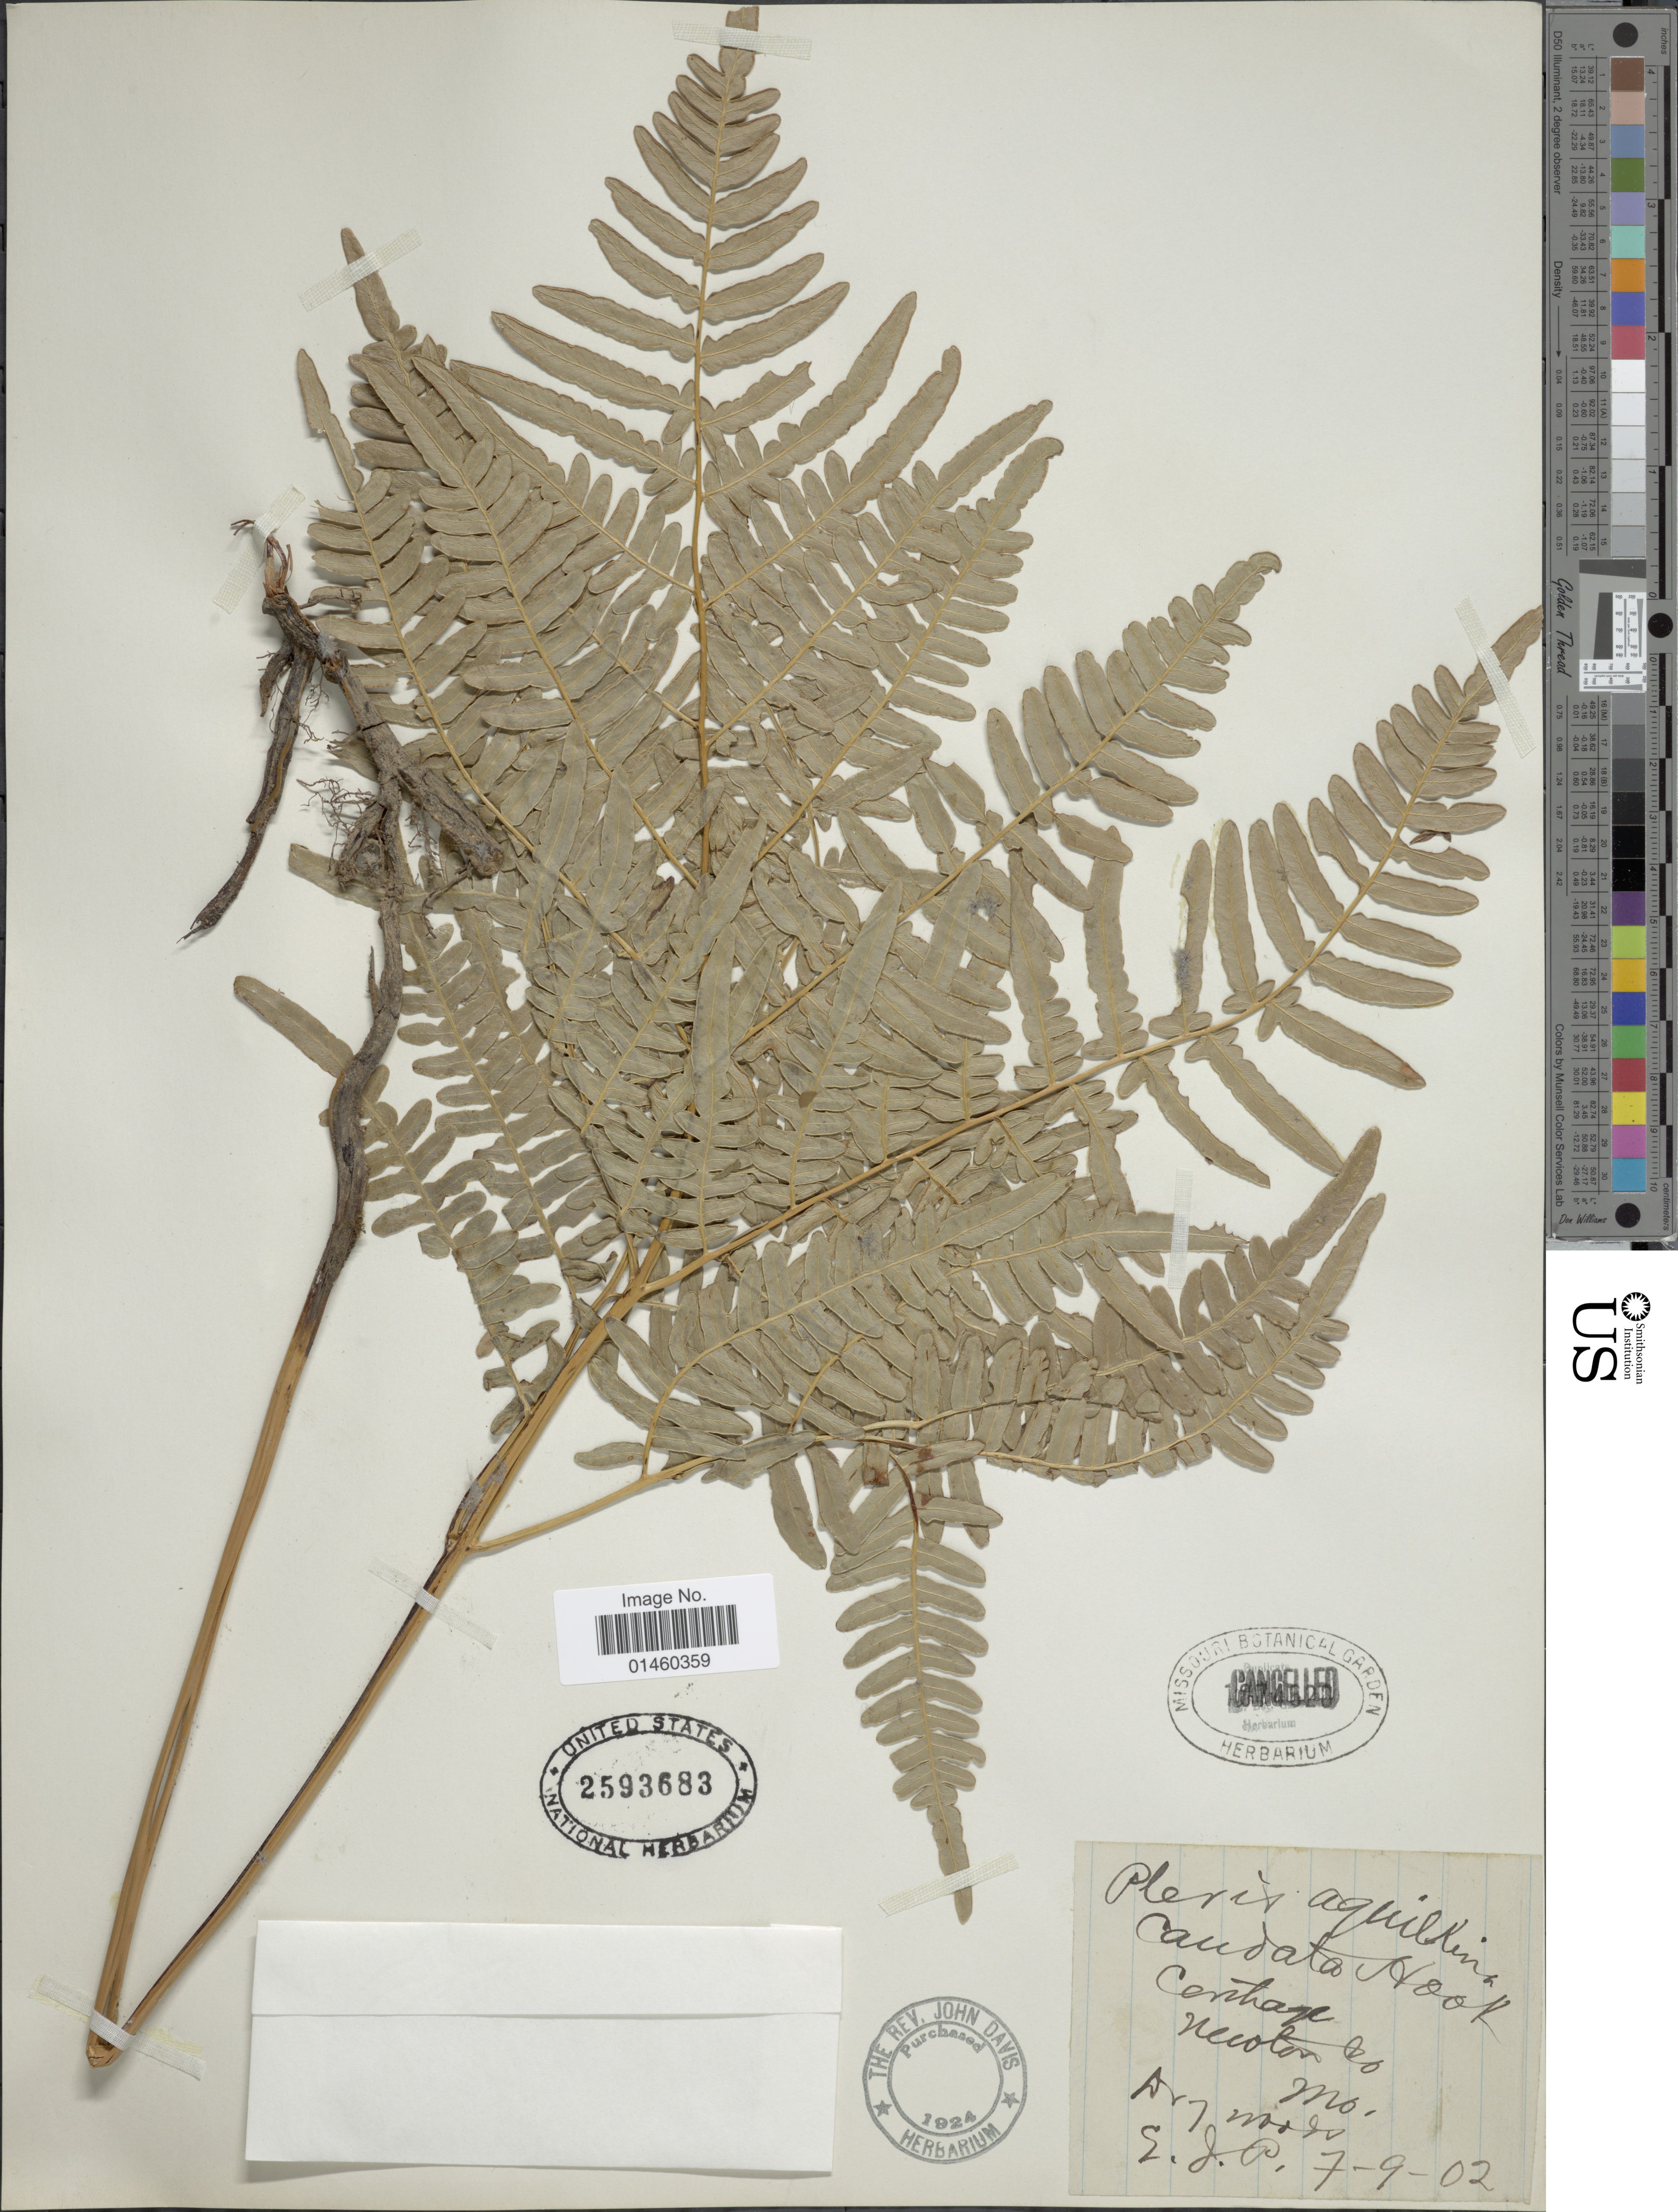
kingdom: Plantae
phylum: Tracheophyta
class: Polypodiopsida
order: Polypodiales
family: Dennstaedtiaceae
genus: Pteridium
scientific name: Pteridium aquilinum var. latiusculum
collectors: E. J. P.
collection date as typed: Transcribed d/m/y: 7/9/2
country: United States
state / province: Missouri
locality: Carthage Newton Co. Mo.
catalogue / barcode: US 2593683